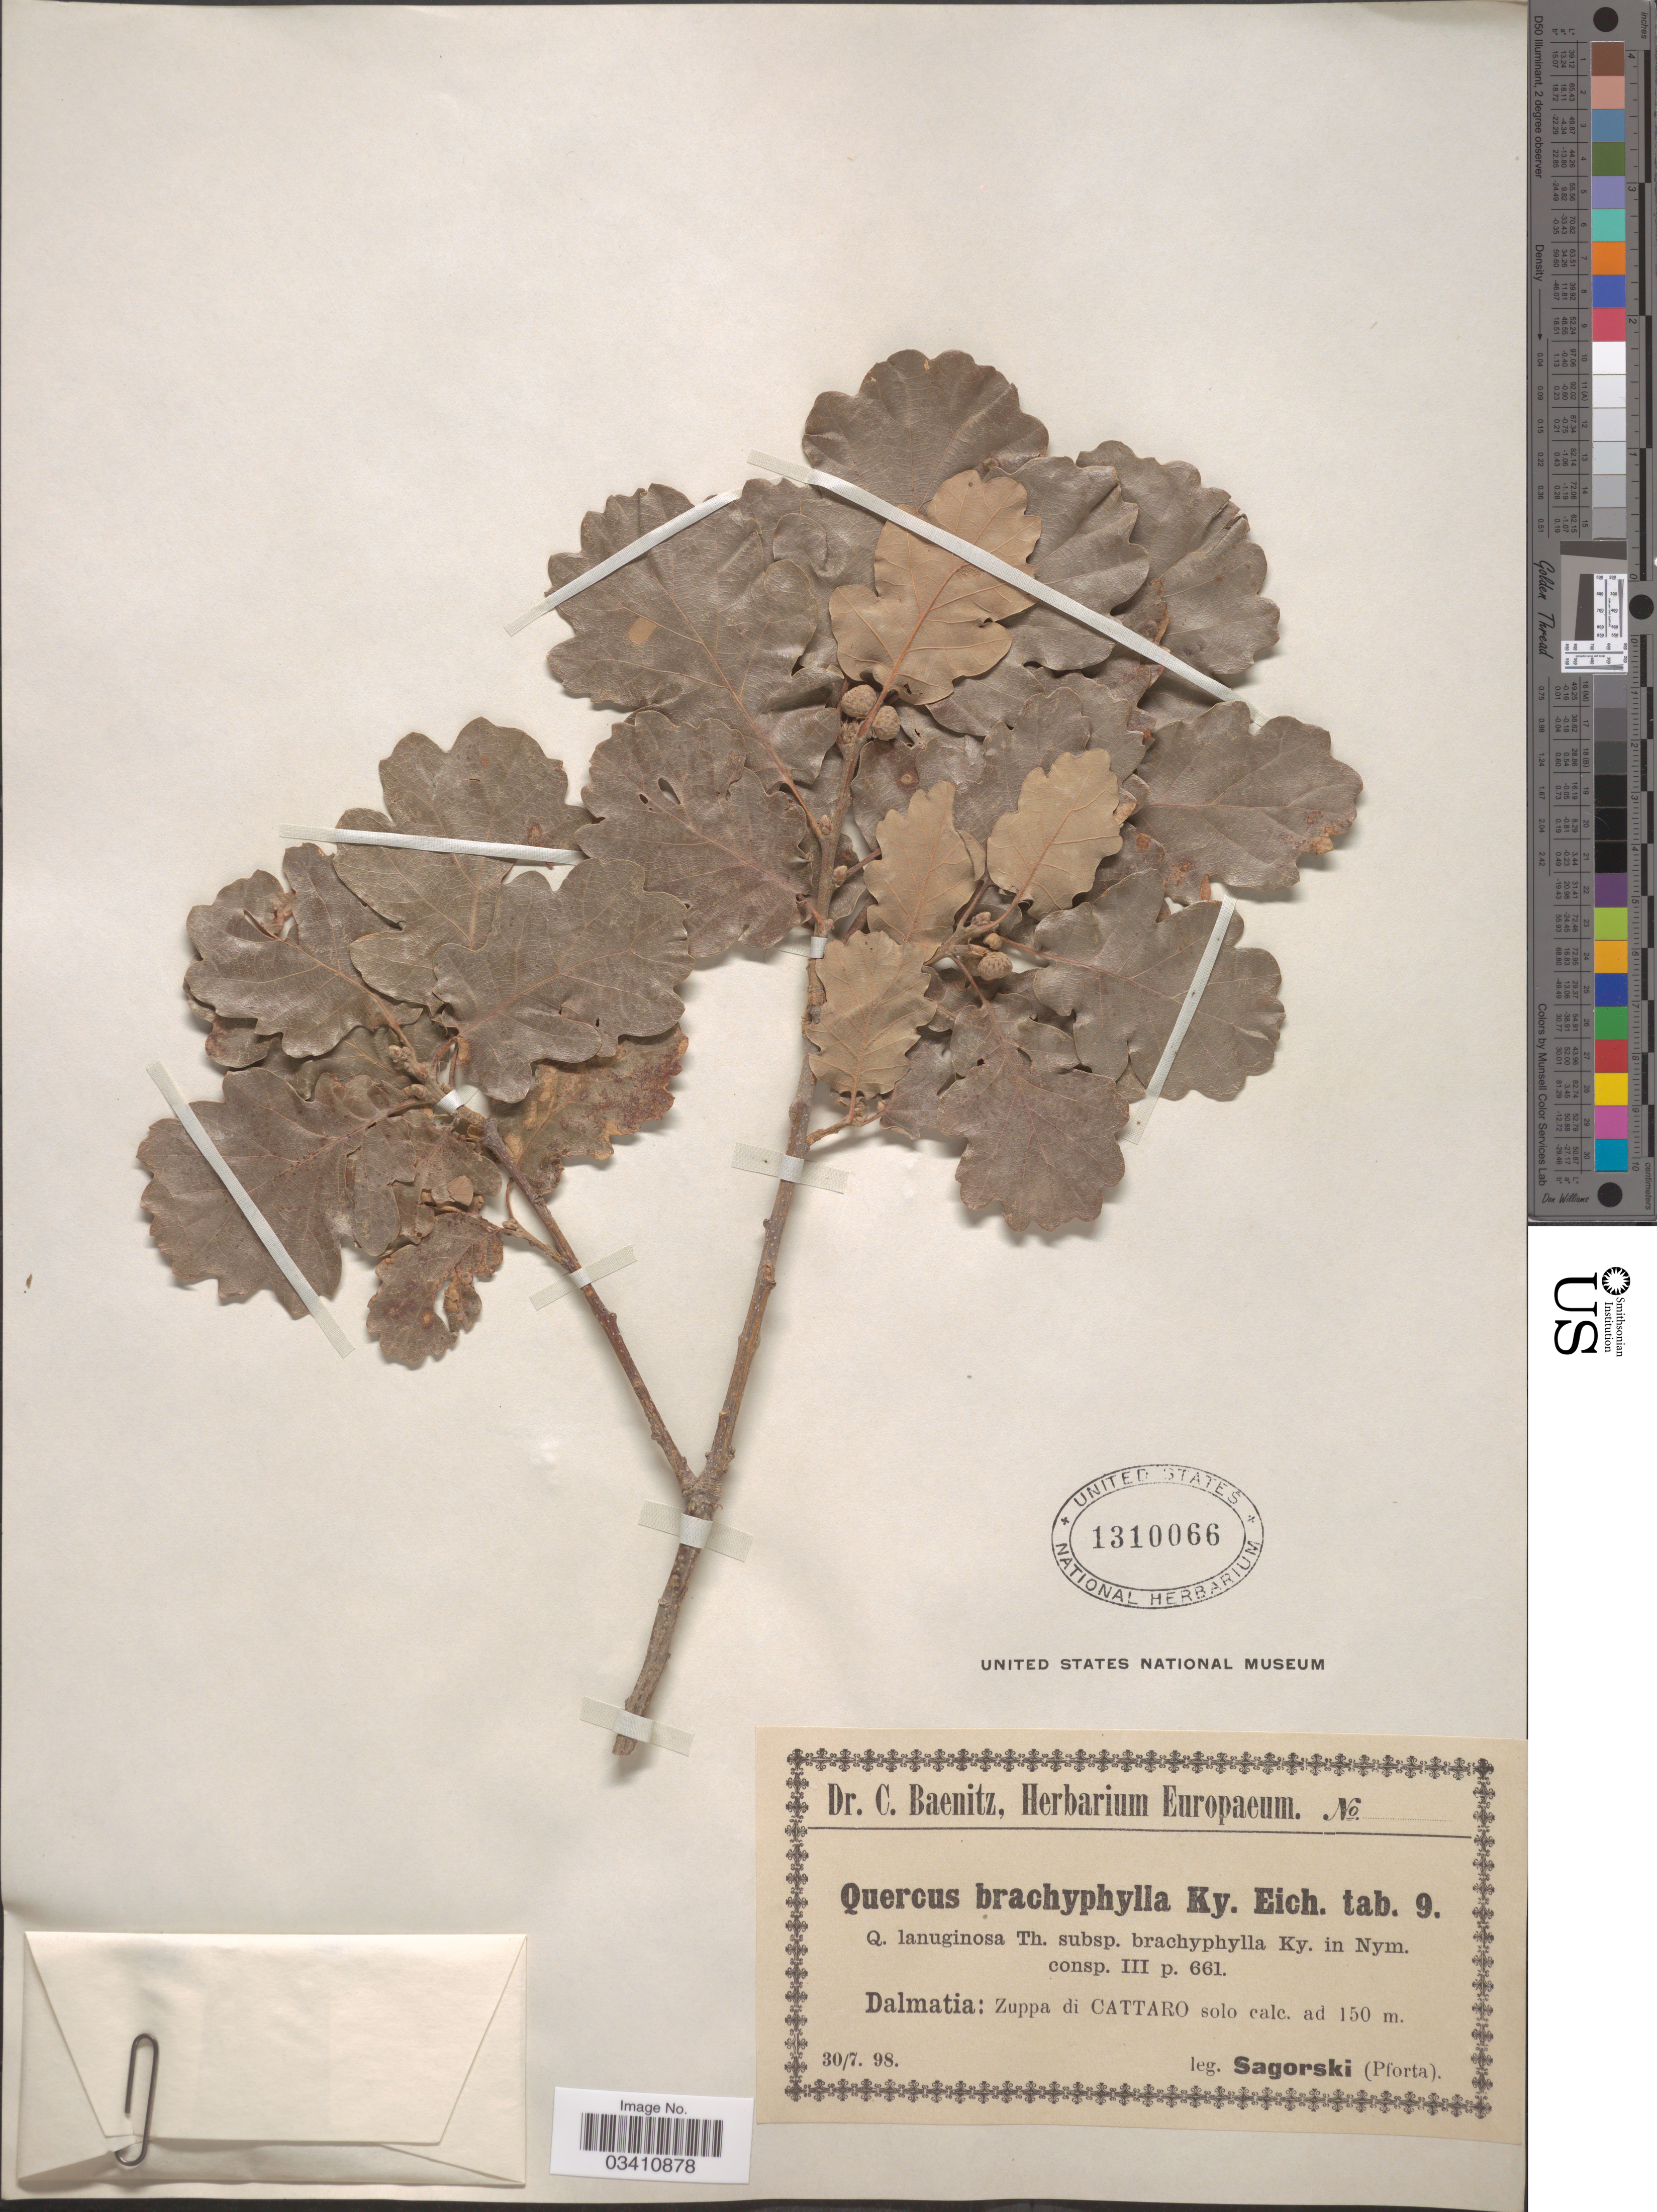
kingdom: Plantae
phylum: Tracheophyta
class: Magnoliopsida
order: Fagales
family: Fagaceae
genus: Quercus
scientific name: Quercus brachyphylla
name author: Kotschy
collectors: Sagorski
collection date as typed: Transcribed d/m/y: 30/7/98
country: Montenegro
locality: Dalmatia: Zuppa di Cattaro solo calc.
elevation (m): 150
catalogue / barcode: US 1310066